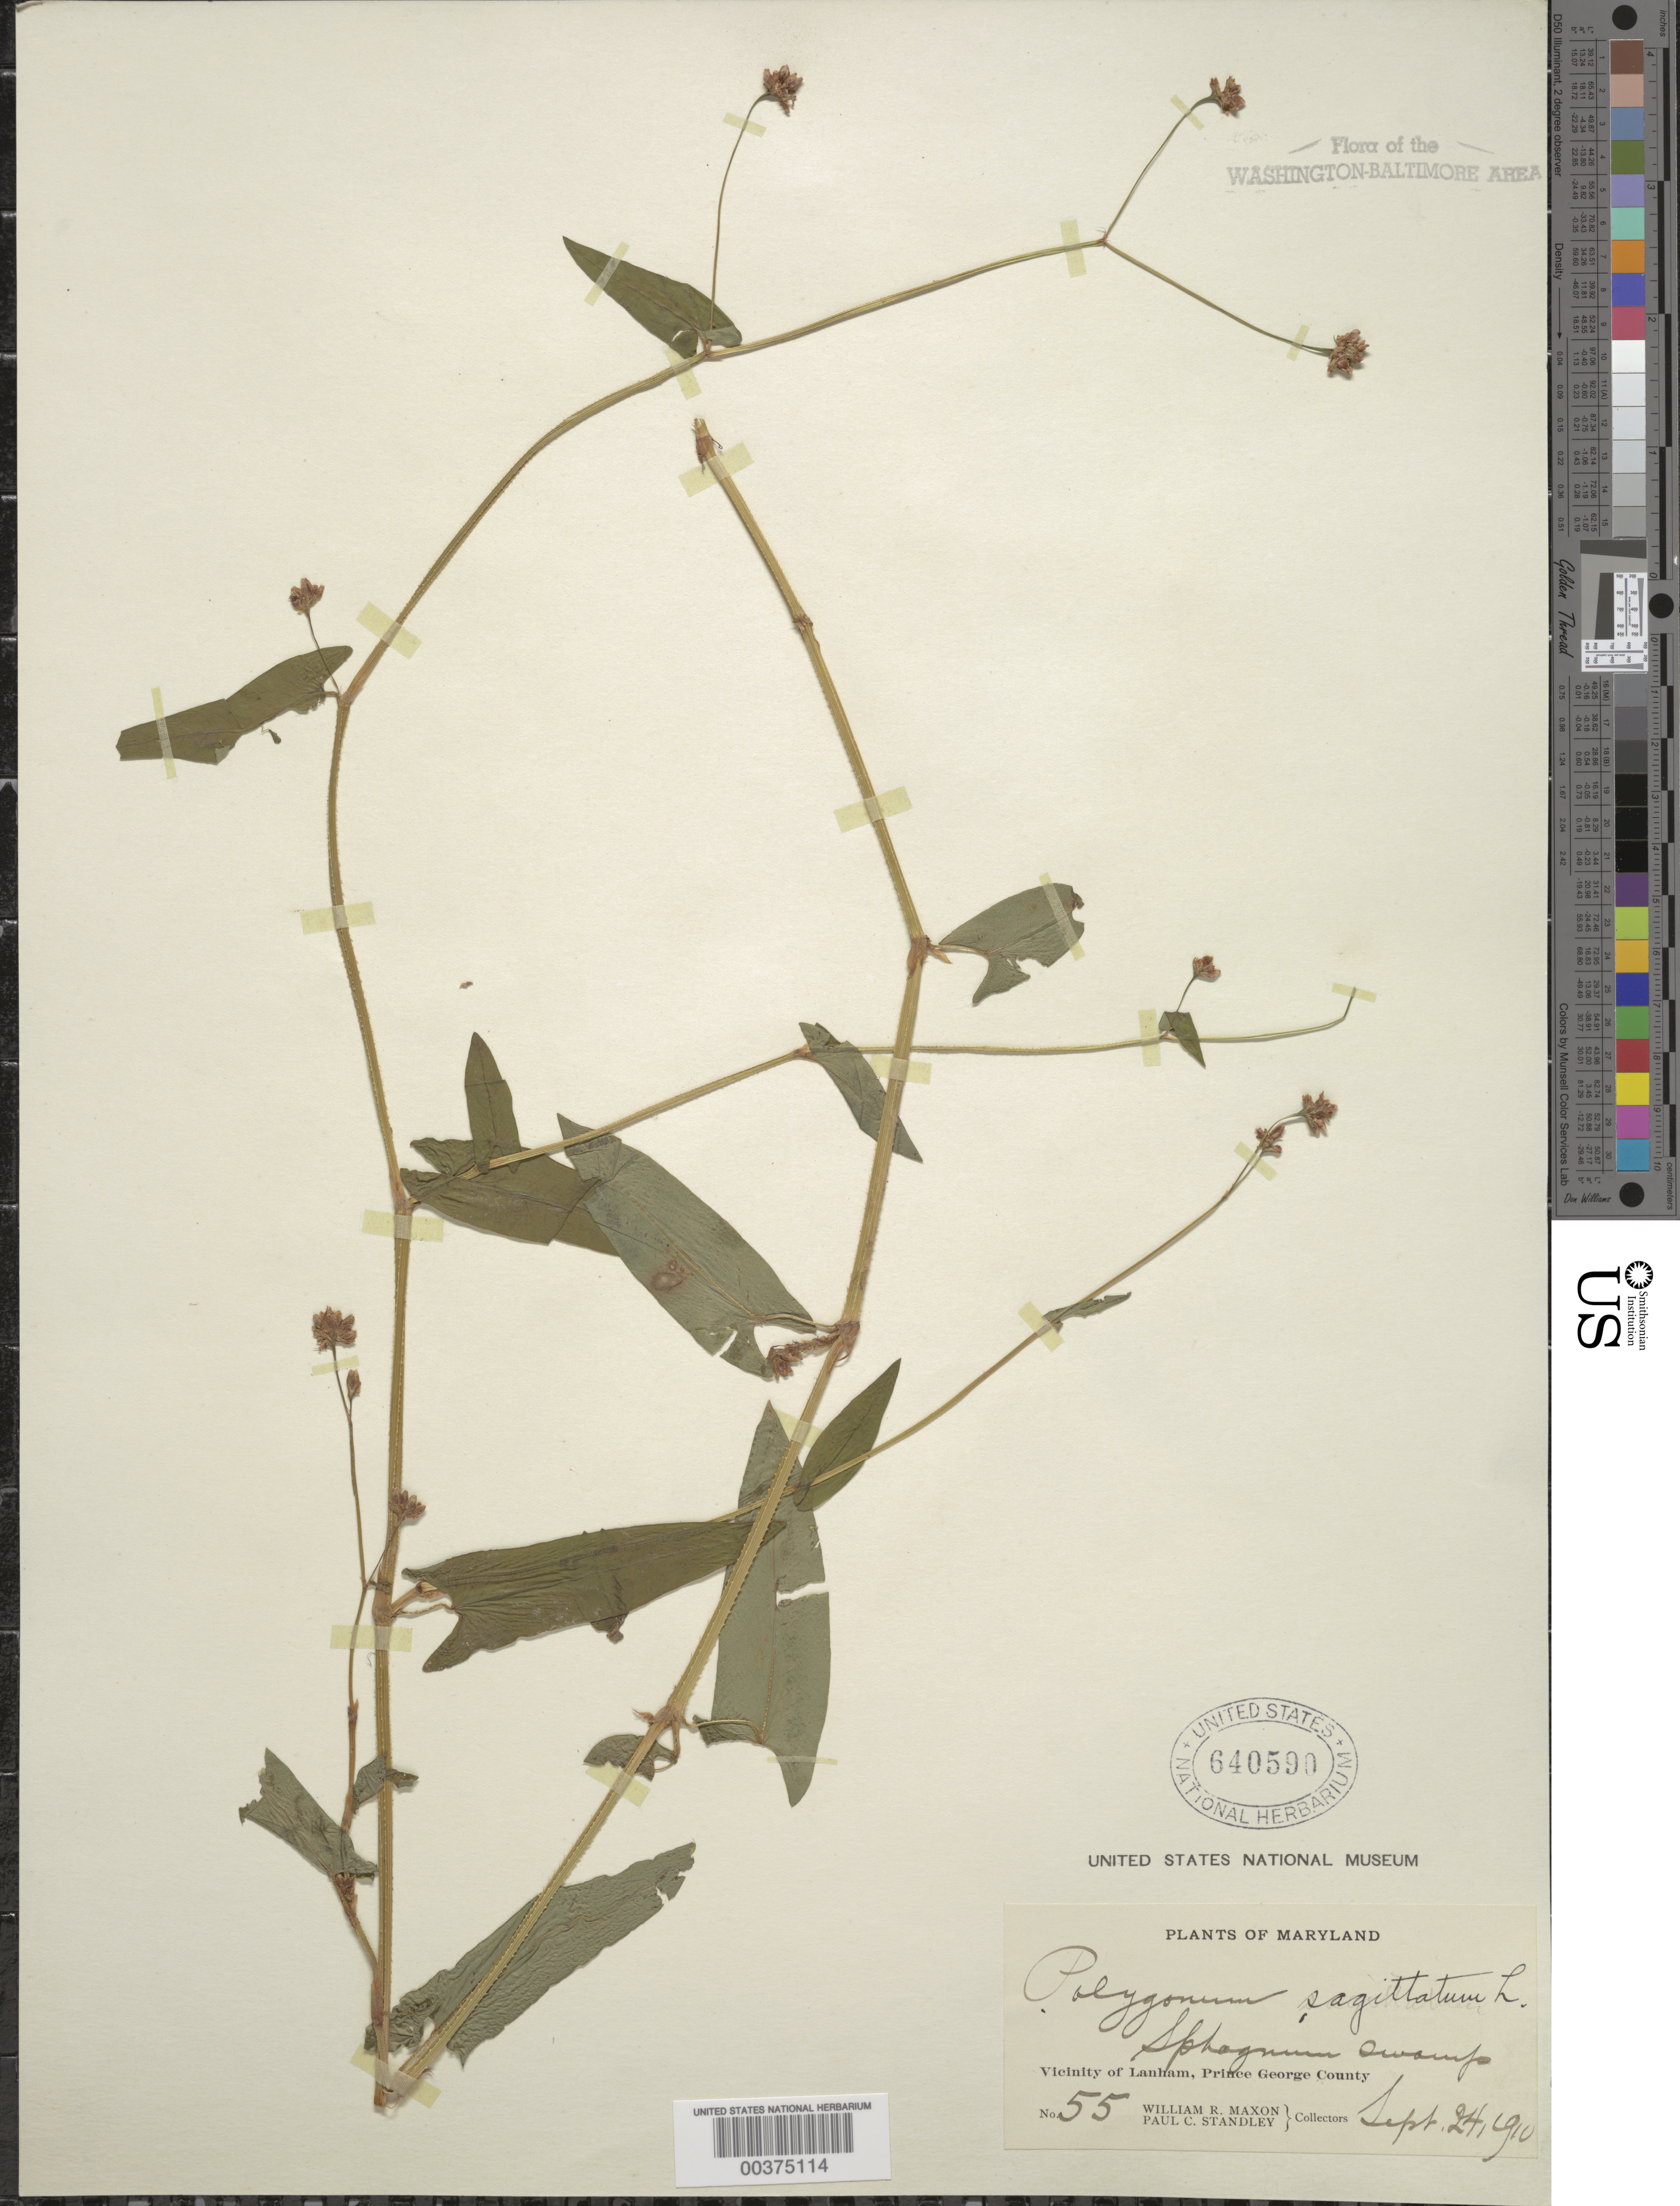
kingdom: Plantae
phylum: Tracheophyta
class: Magnoliopsida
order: Caryophyllales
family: Polygonaceae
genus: Persicaria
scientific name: Persicaria sagittata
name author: (L.) H. Gross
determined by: Atha, D. E.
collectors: W. R. Maxon & P. C. Standley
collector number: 55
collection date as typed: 24 Sep 1910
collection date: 1910-09-24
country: United States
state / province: Maryland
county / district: Prince George's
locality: Lanham vicinity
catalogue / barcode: US 640590